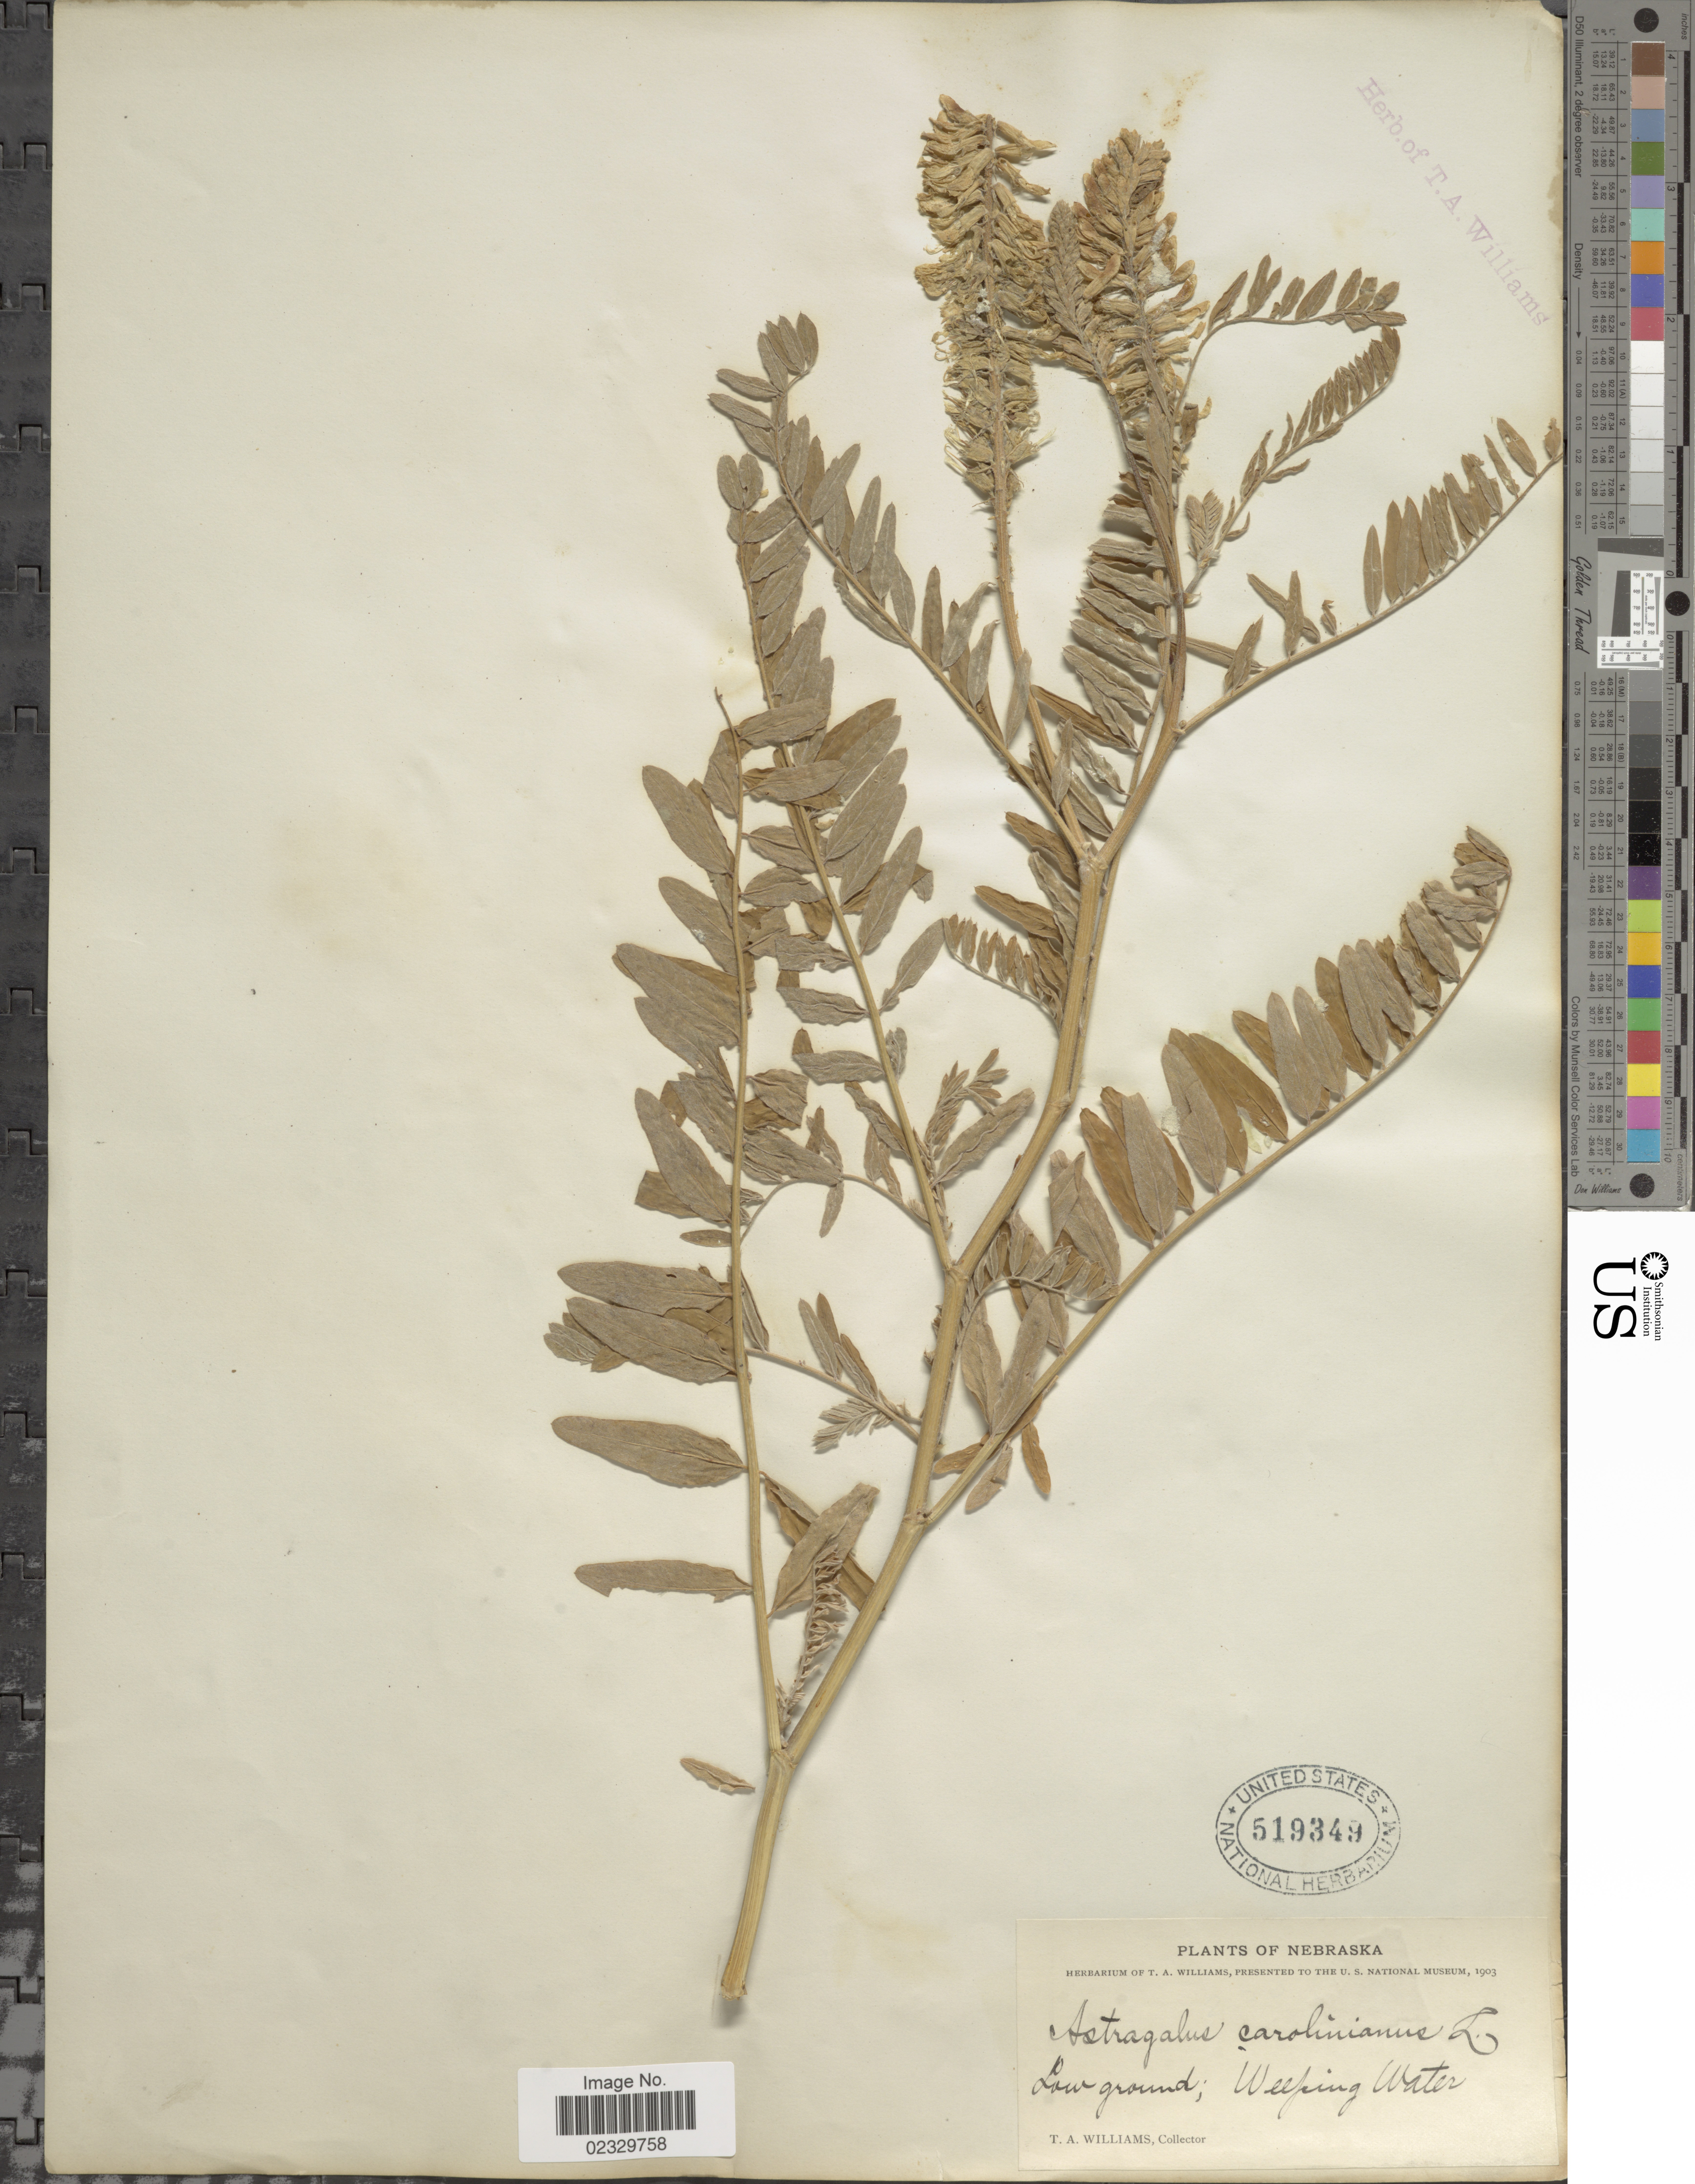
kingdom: Plantae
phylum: Tracheophyta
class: Magnoliopsida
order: Fabales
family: Fabaceae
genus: Astragalus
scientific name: Astragalus canadensis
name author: L.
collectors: T. A. Williams (herbarium)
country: United States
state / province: Nebraska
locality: Weeping Water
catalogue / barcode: US 519349